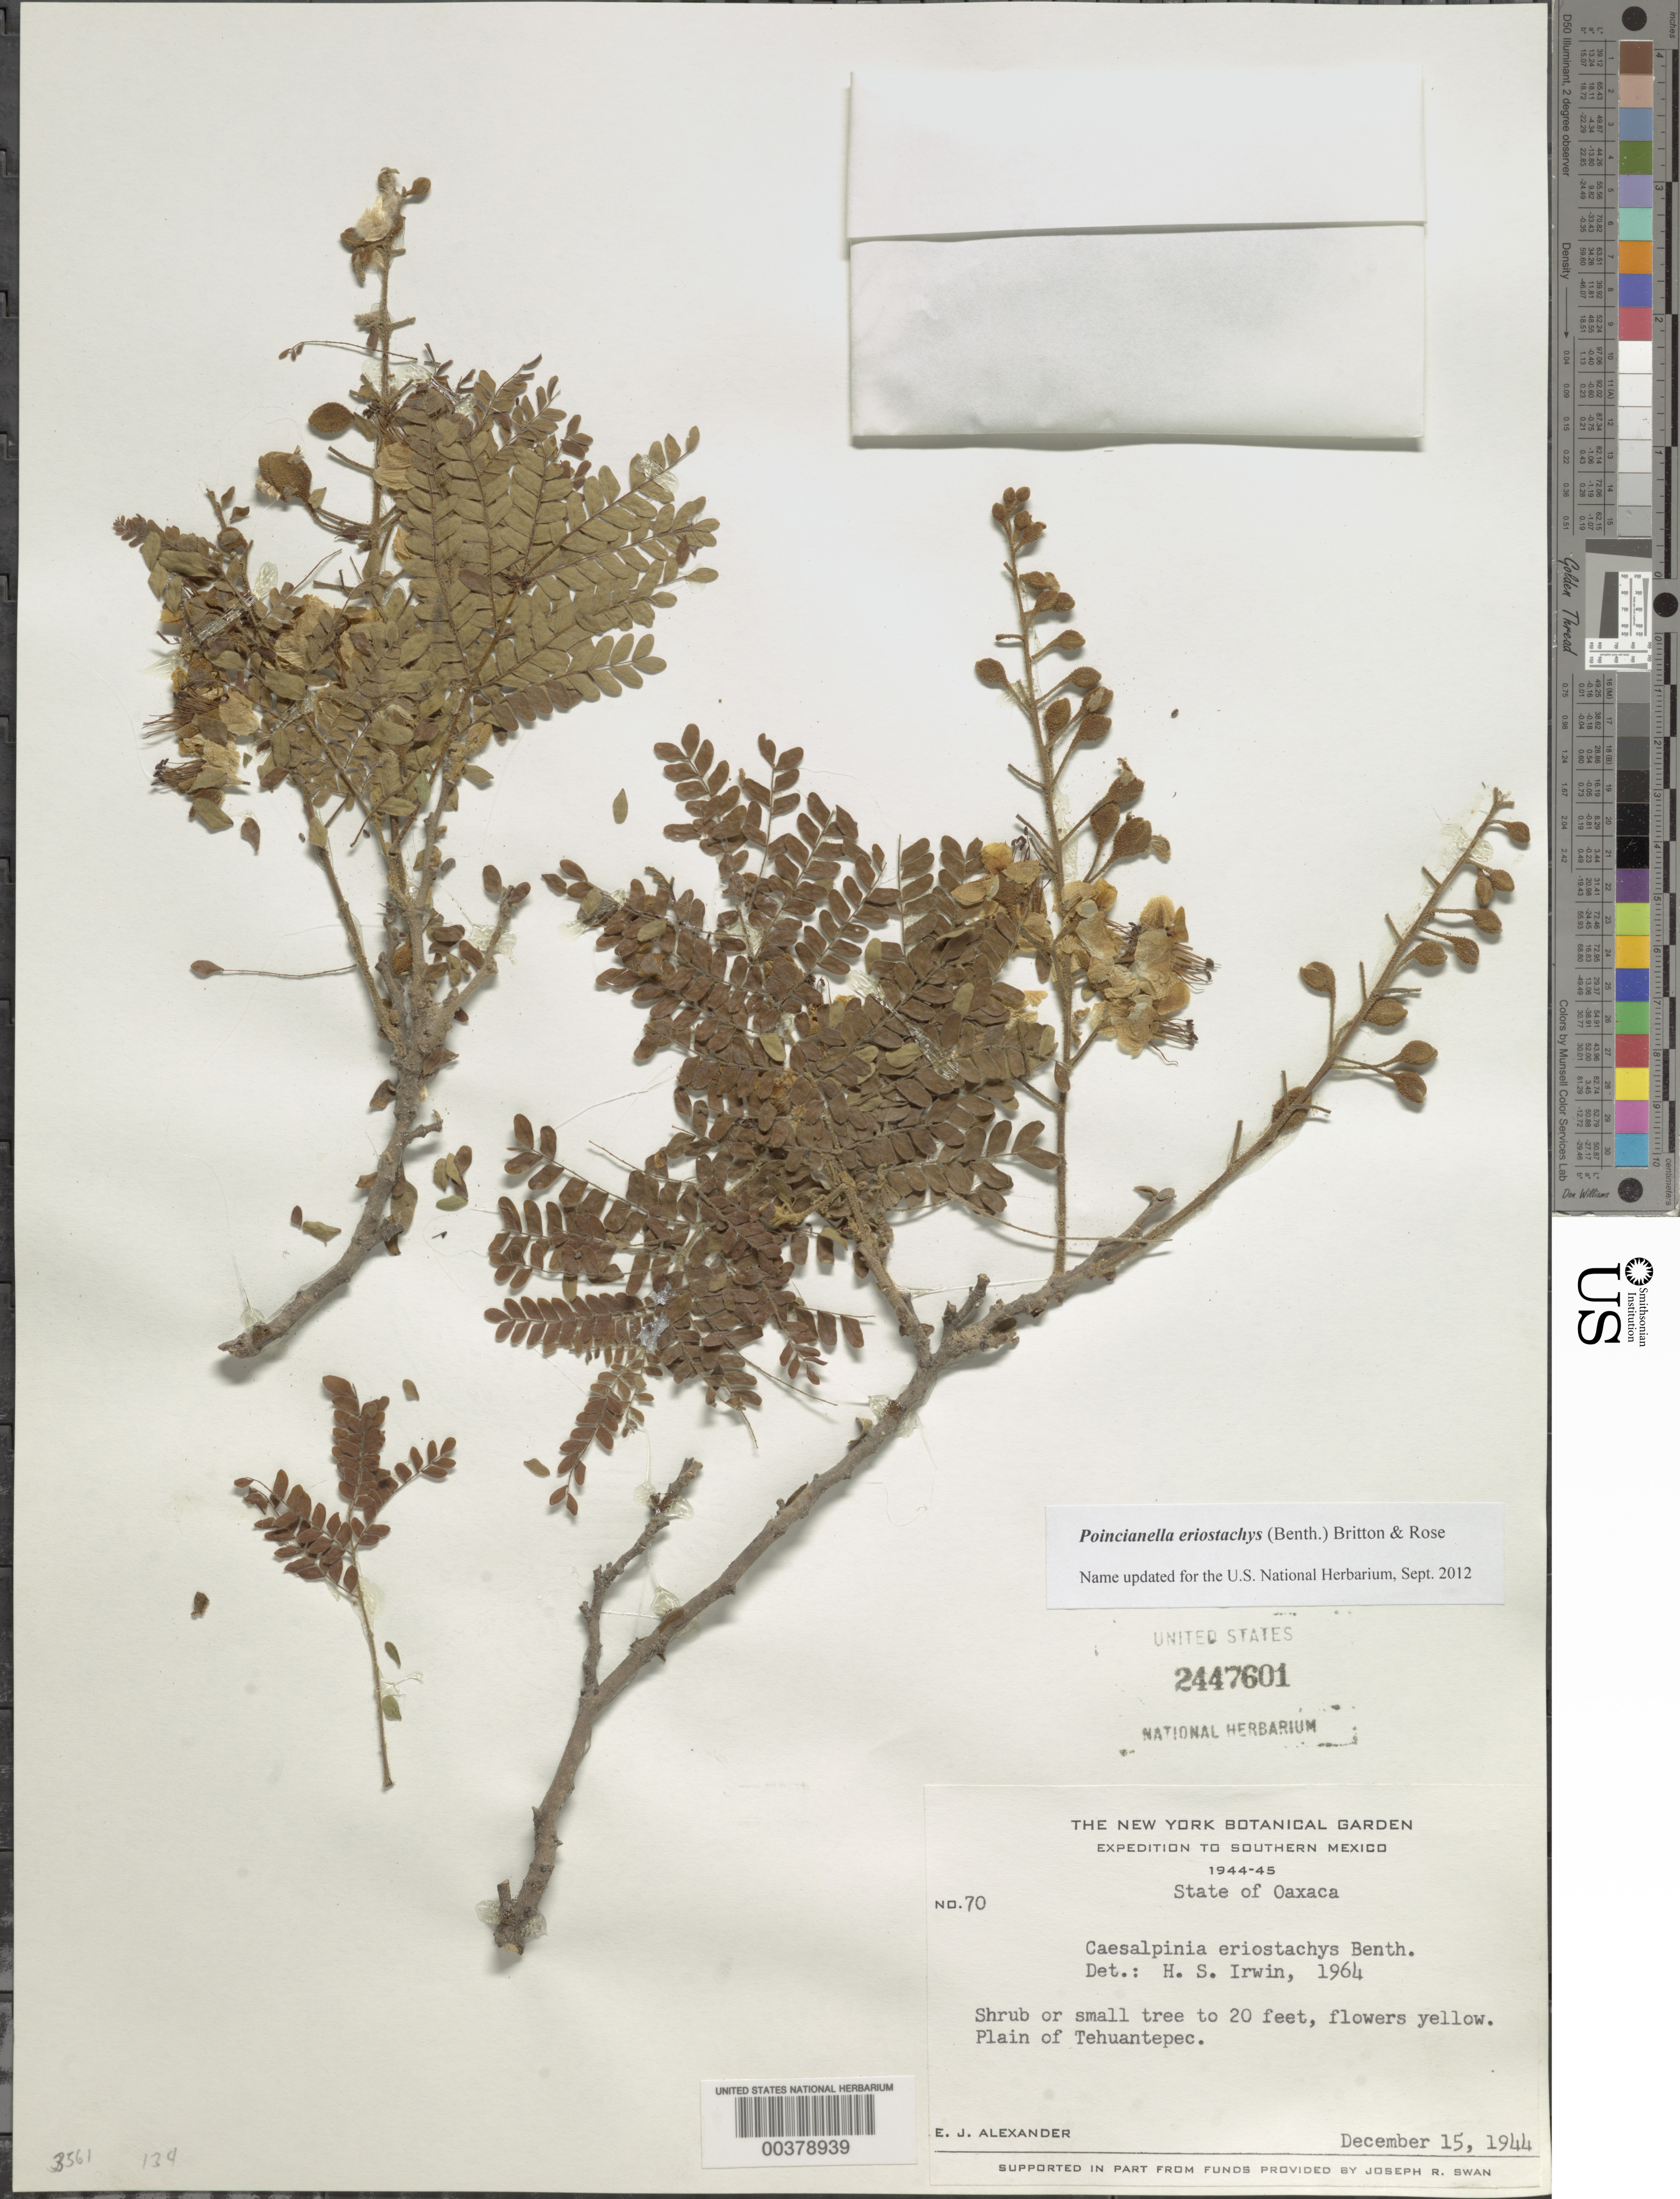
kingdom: Plantae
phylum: Tracheophyta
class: Magnoliopsida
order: Fabales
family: Fabaceae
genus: Cenostigma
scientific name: Cenostigma eriostachys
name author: (Benth.) Gagnon & G.P. Lewis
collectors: E. J. Alexander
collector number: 70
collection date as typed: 15 Dec 1944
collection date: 1944-12-15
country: Mexico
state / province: Oaxaca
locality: Plain of Tehuantepec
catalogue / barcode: US 2447601